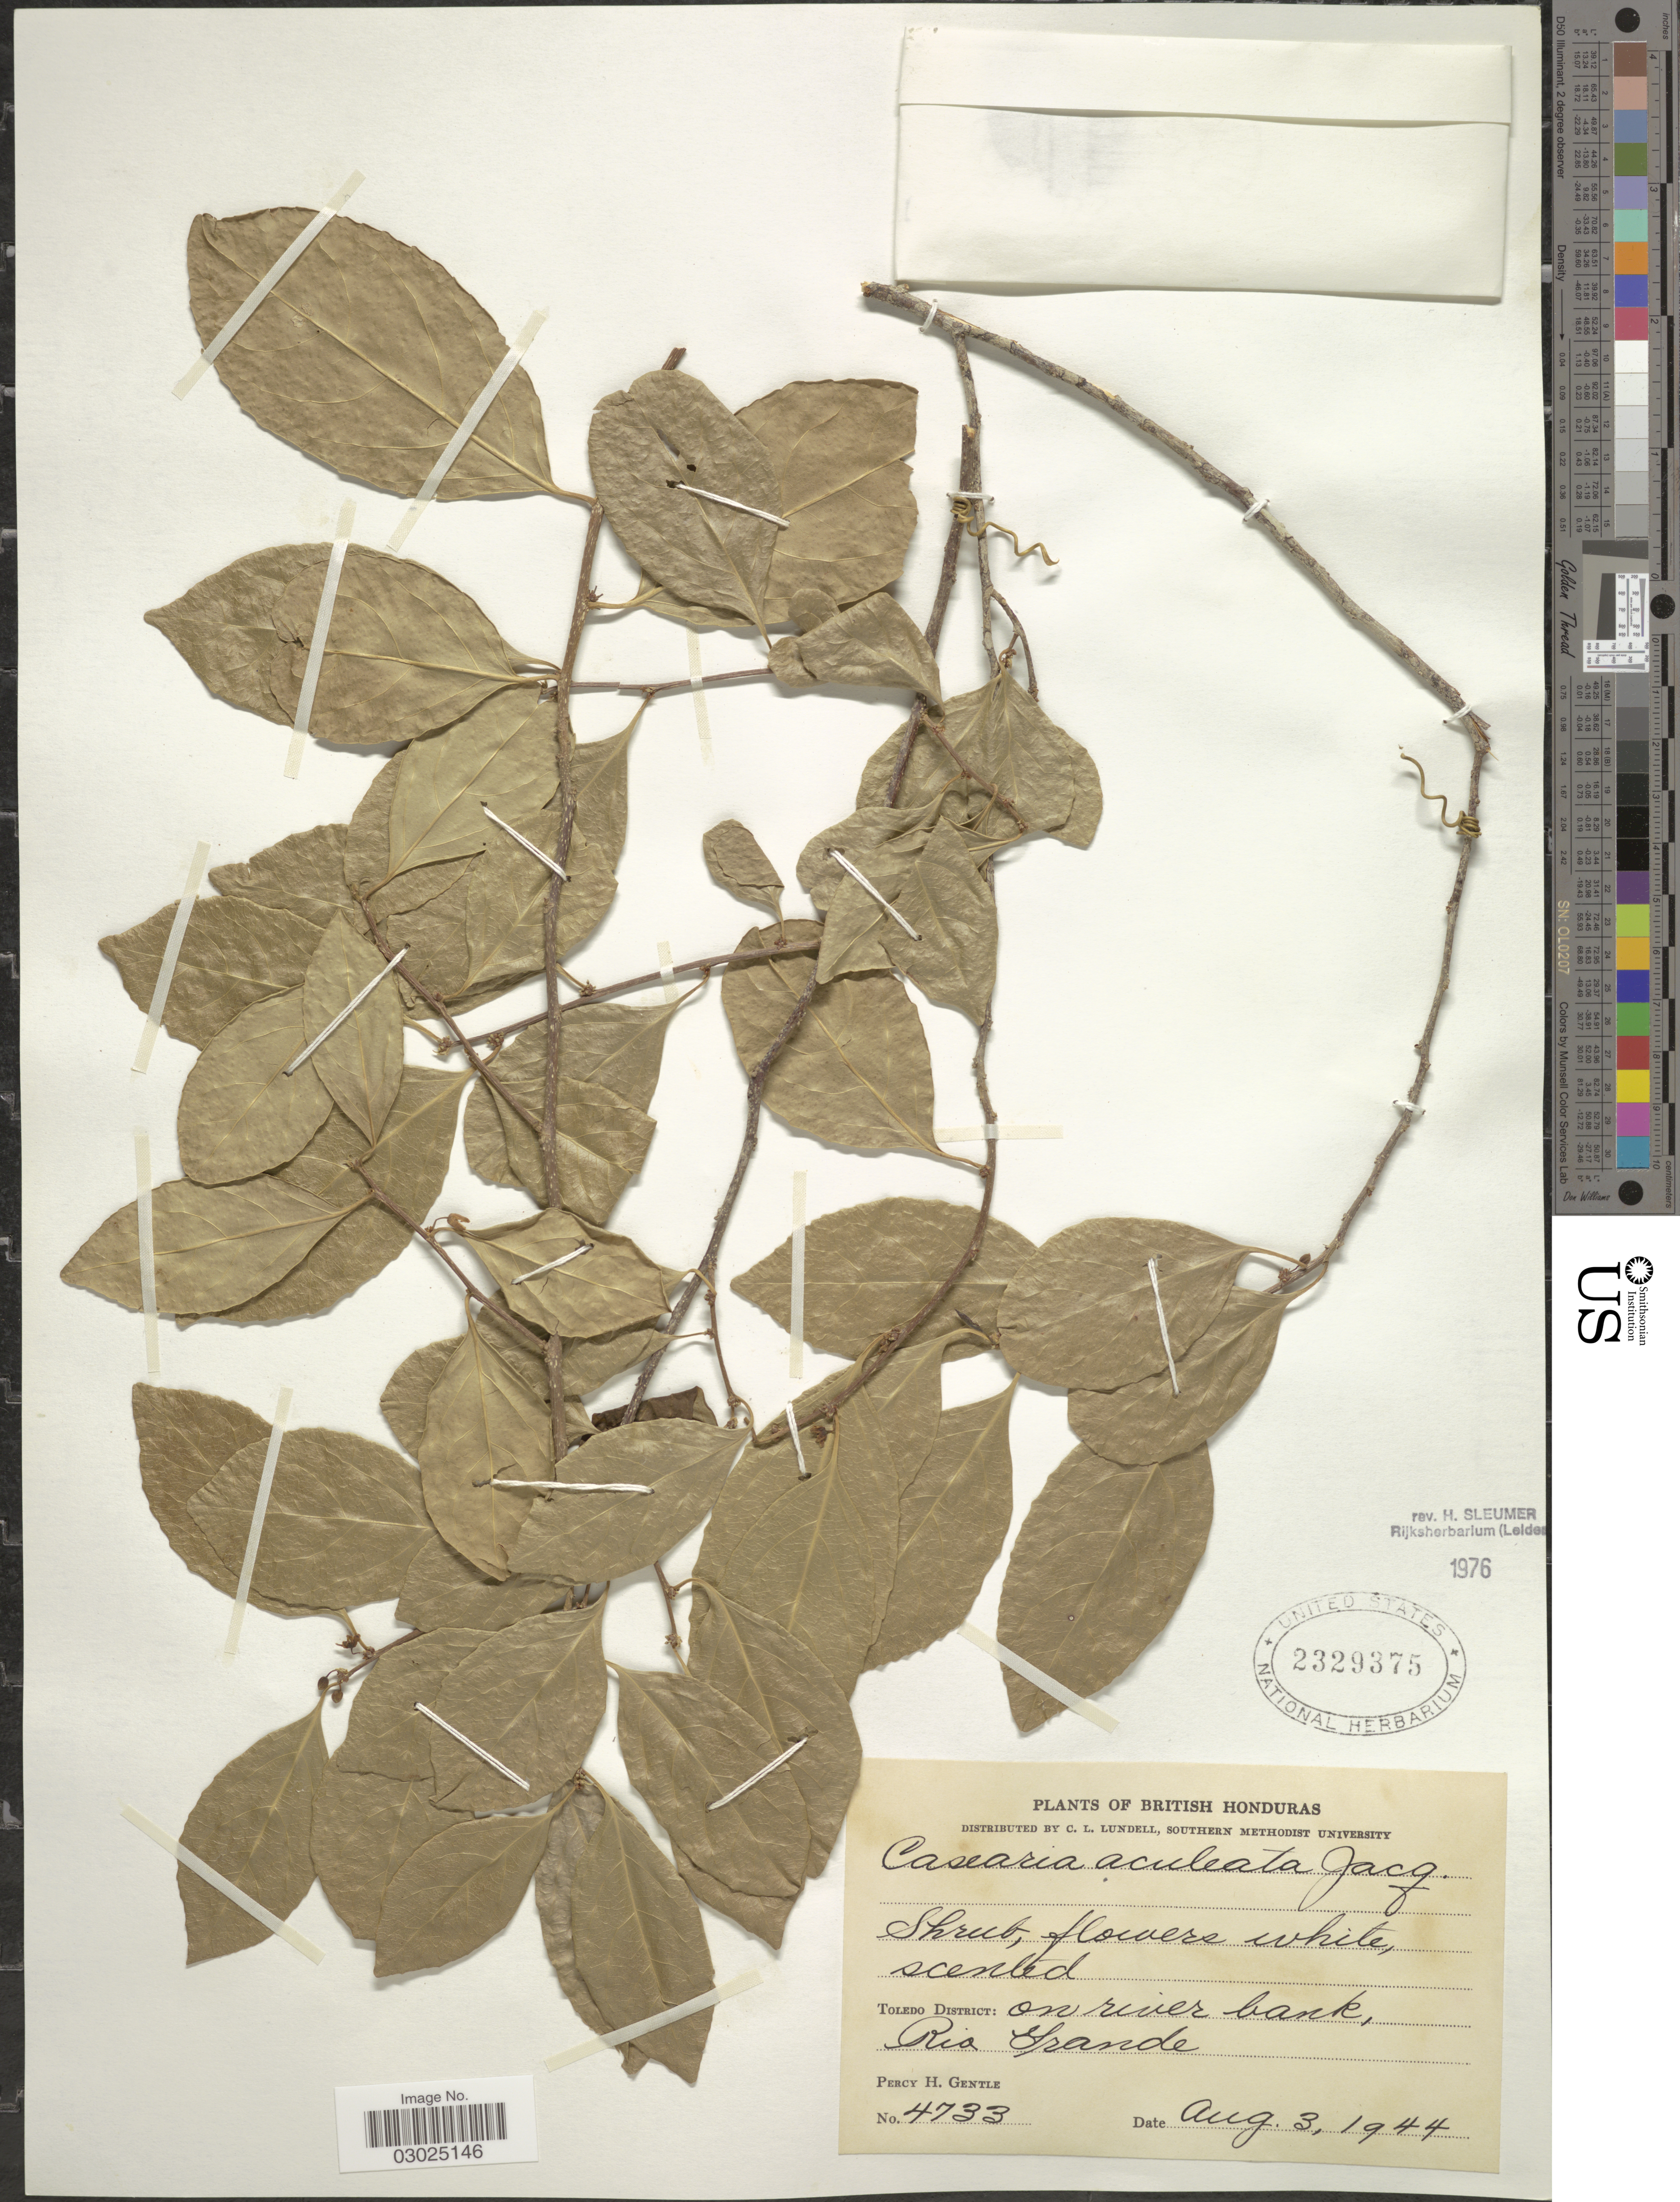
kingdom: Plantae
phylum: Tracheophyta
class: Magnoliopsida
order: Malpighiales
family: Salicaceae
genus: Casearia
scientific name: Casearia aculeata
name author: Jacq.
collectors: P. H. Gentle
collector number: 4733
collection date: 1944-08-03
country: Belize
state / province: Toledo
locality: British Honduras. Toledo District: on river bank, Rio Grande.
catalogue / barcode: US 2329375